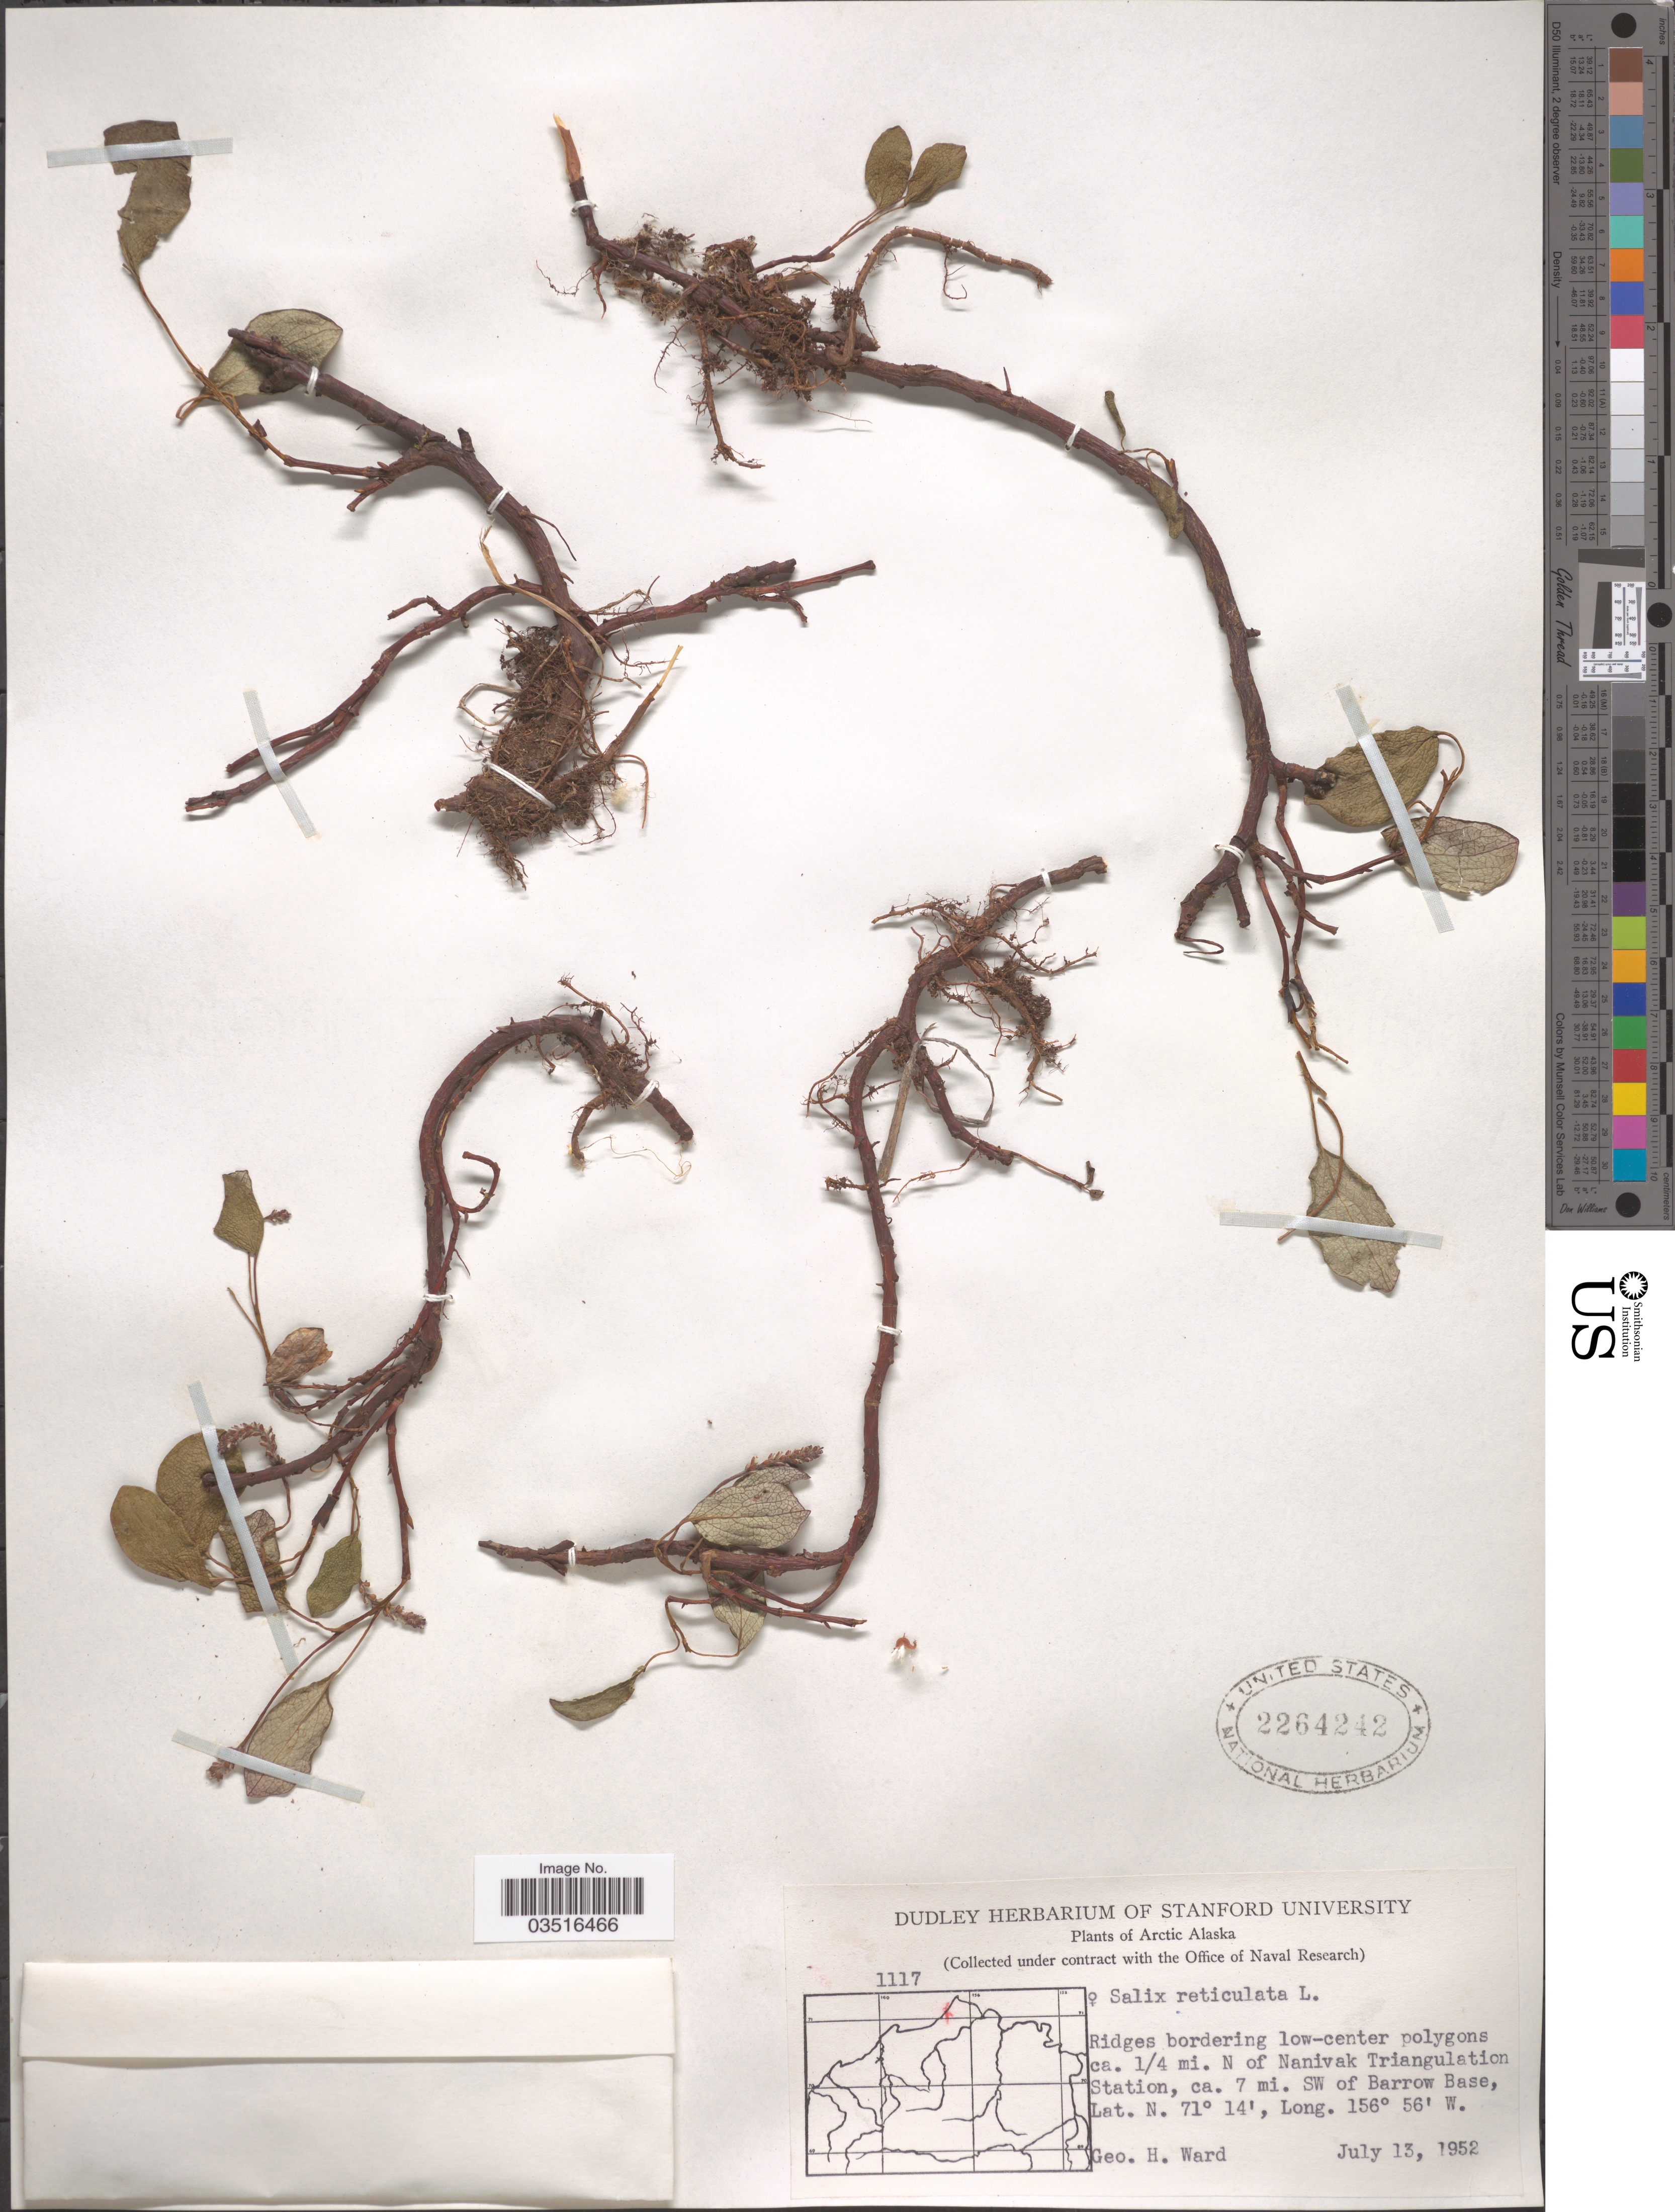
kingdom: Plantae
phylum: Tracheophyta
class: Magnoliopsida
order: Malpighiales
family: Salicaceae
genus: Salix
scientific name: Salix reticulata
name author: L.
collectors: G. H. Ward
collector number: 1117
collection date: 1952-07-13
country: United States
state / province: Alaska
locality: Arctic Alaska. Ridges bordering low-center polygons ca. ¼ mi. N of Nanivak Triangulation Station, ca. 7 mi. SW of Barrow Base.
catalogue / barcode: US 2264242